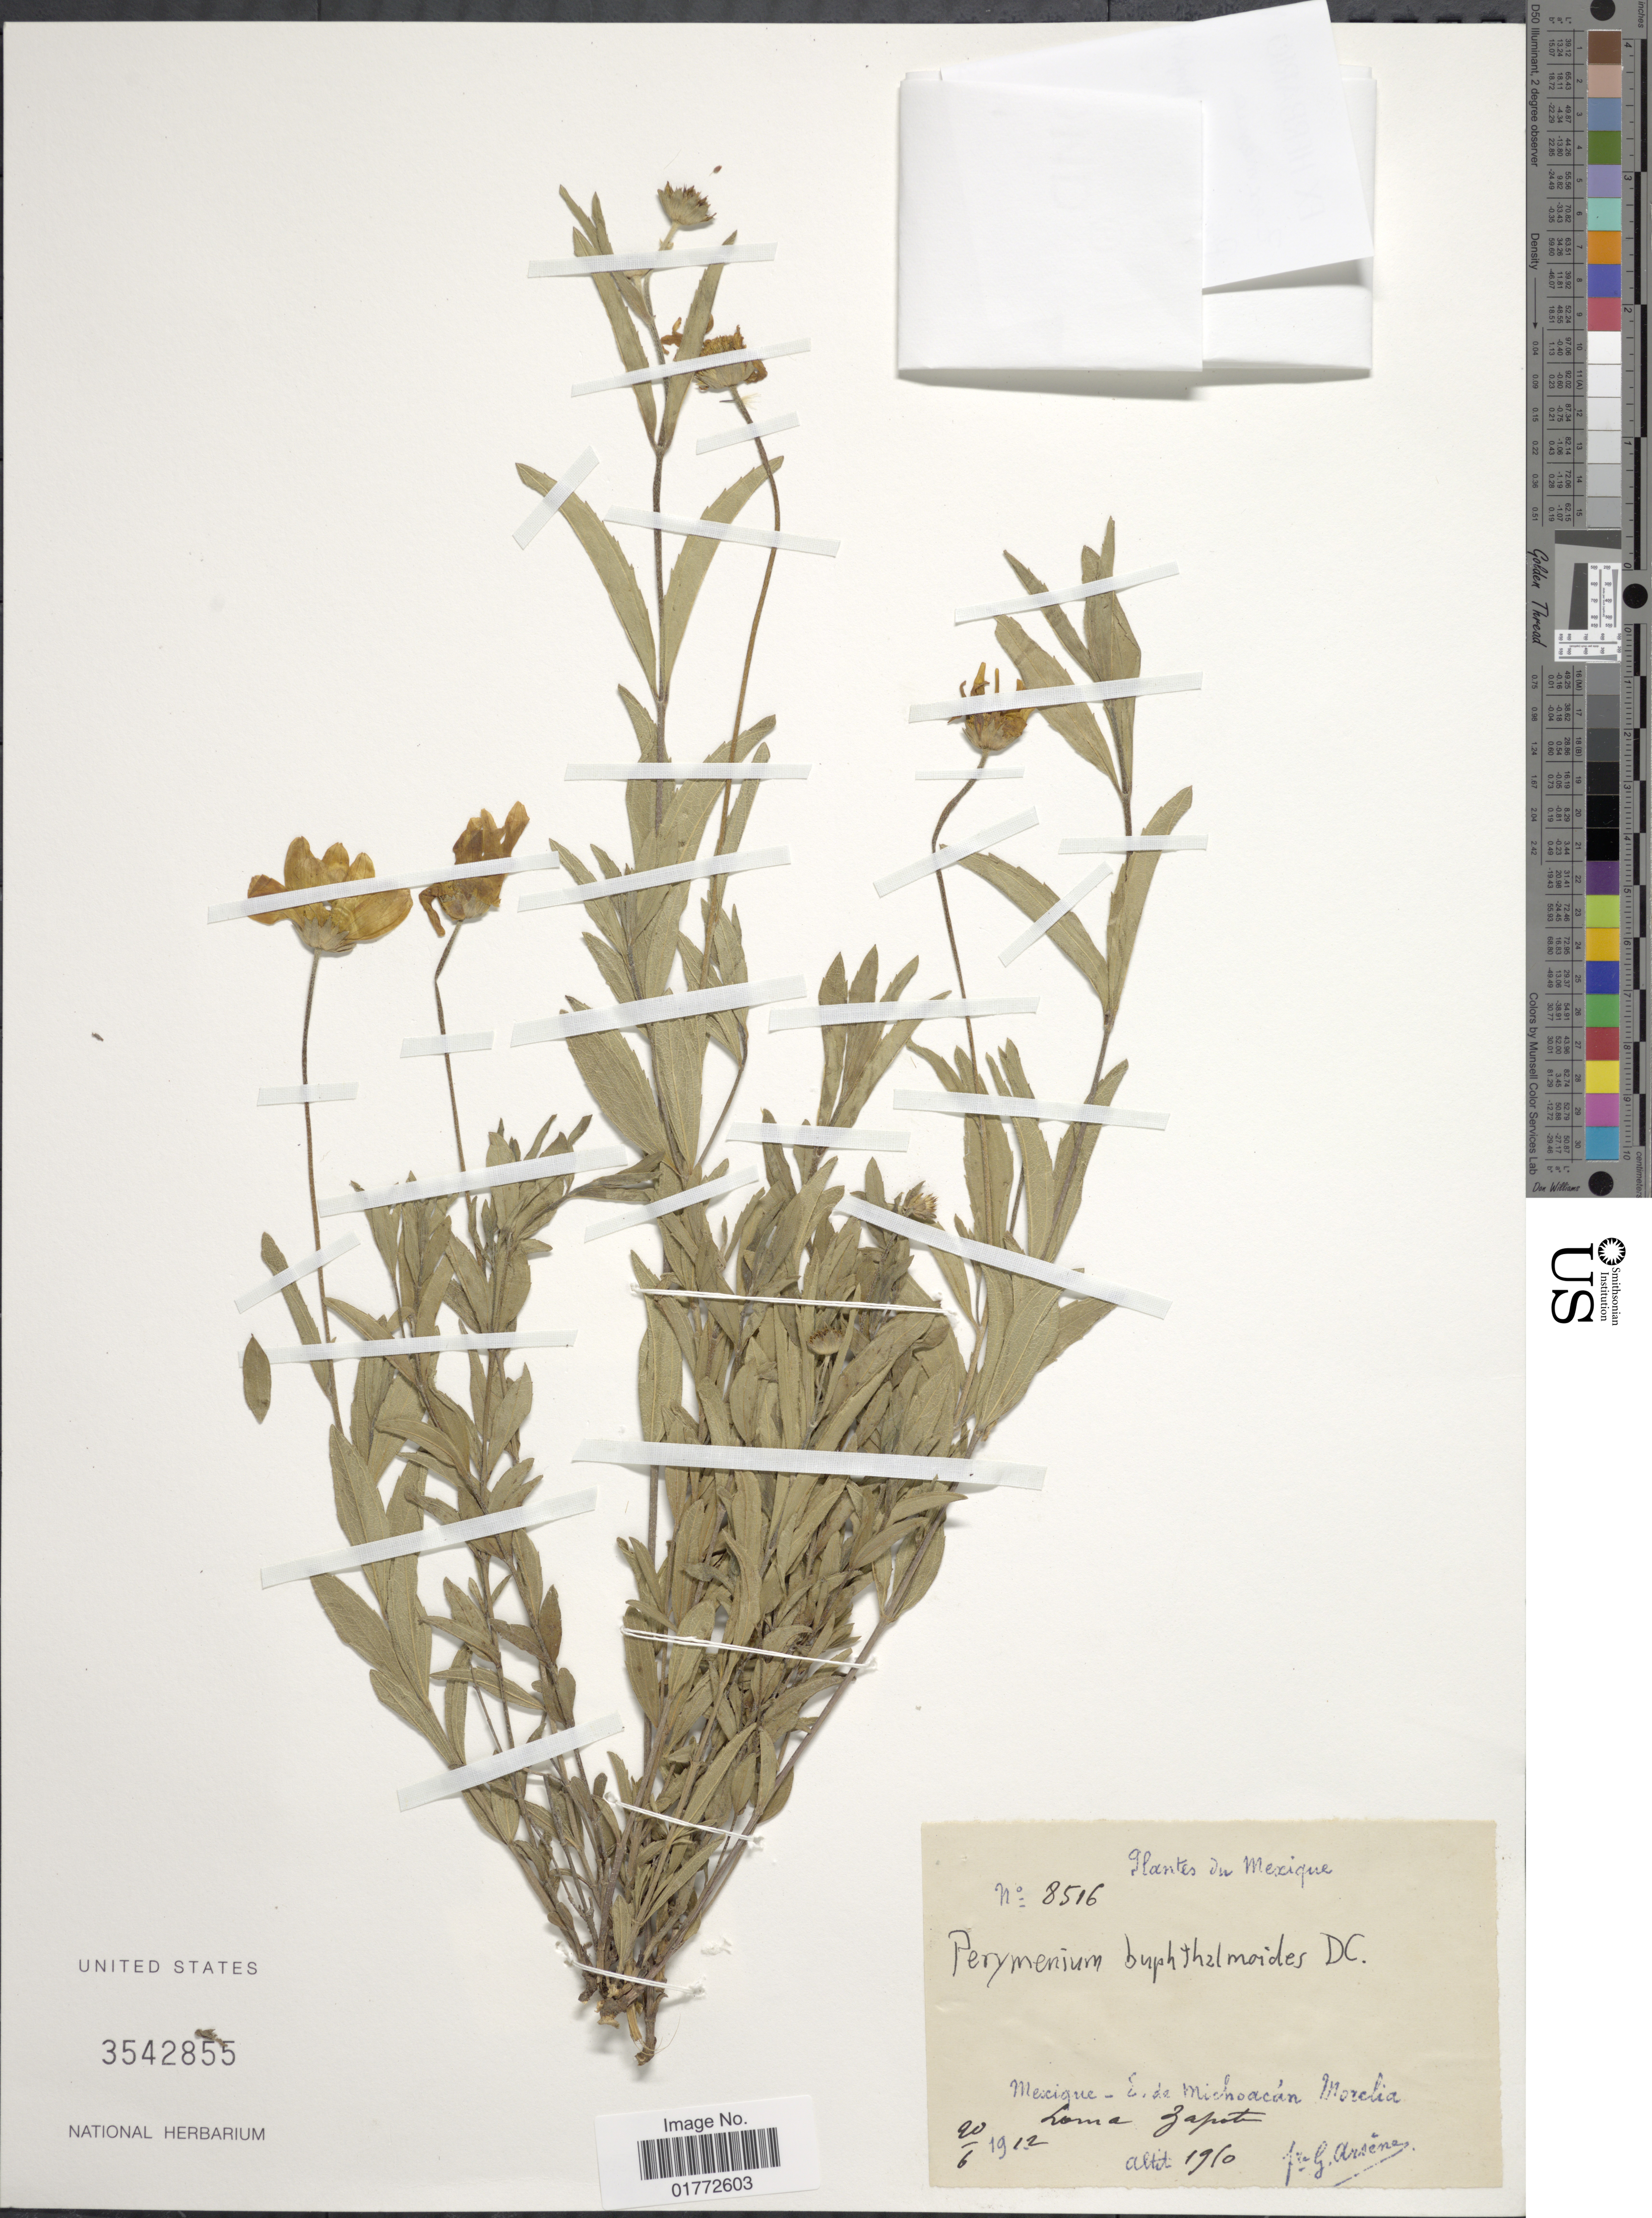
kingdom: Plantae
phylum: Tracheophyta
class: Magnoliopsida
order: Asterales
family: Asteraceae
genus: Perymenium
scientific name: Perymenium buphthalmoides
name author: DC.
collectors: Bro. G. Arsène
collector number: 8516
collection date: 1912-06-20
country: Mexico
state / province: Michoacán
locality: Morelia, Loma Zapato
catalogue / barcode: US 3542855